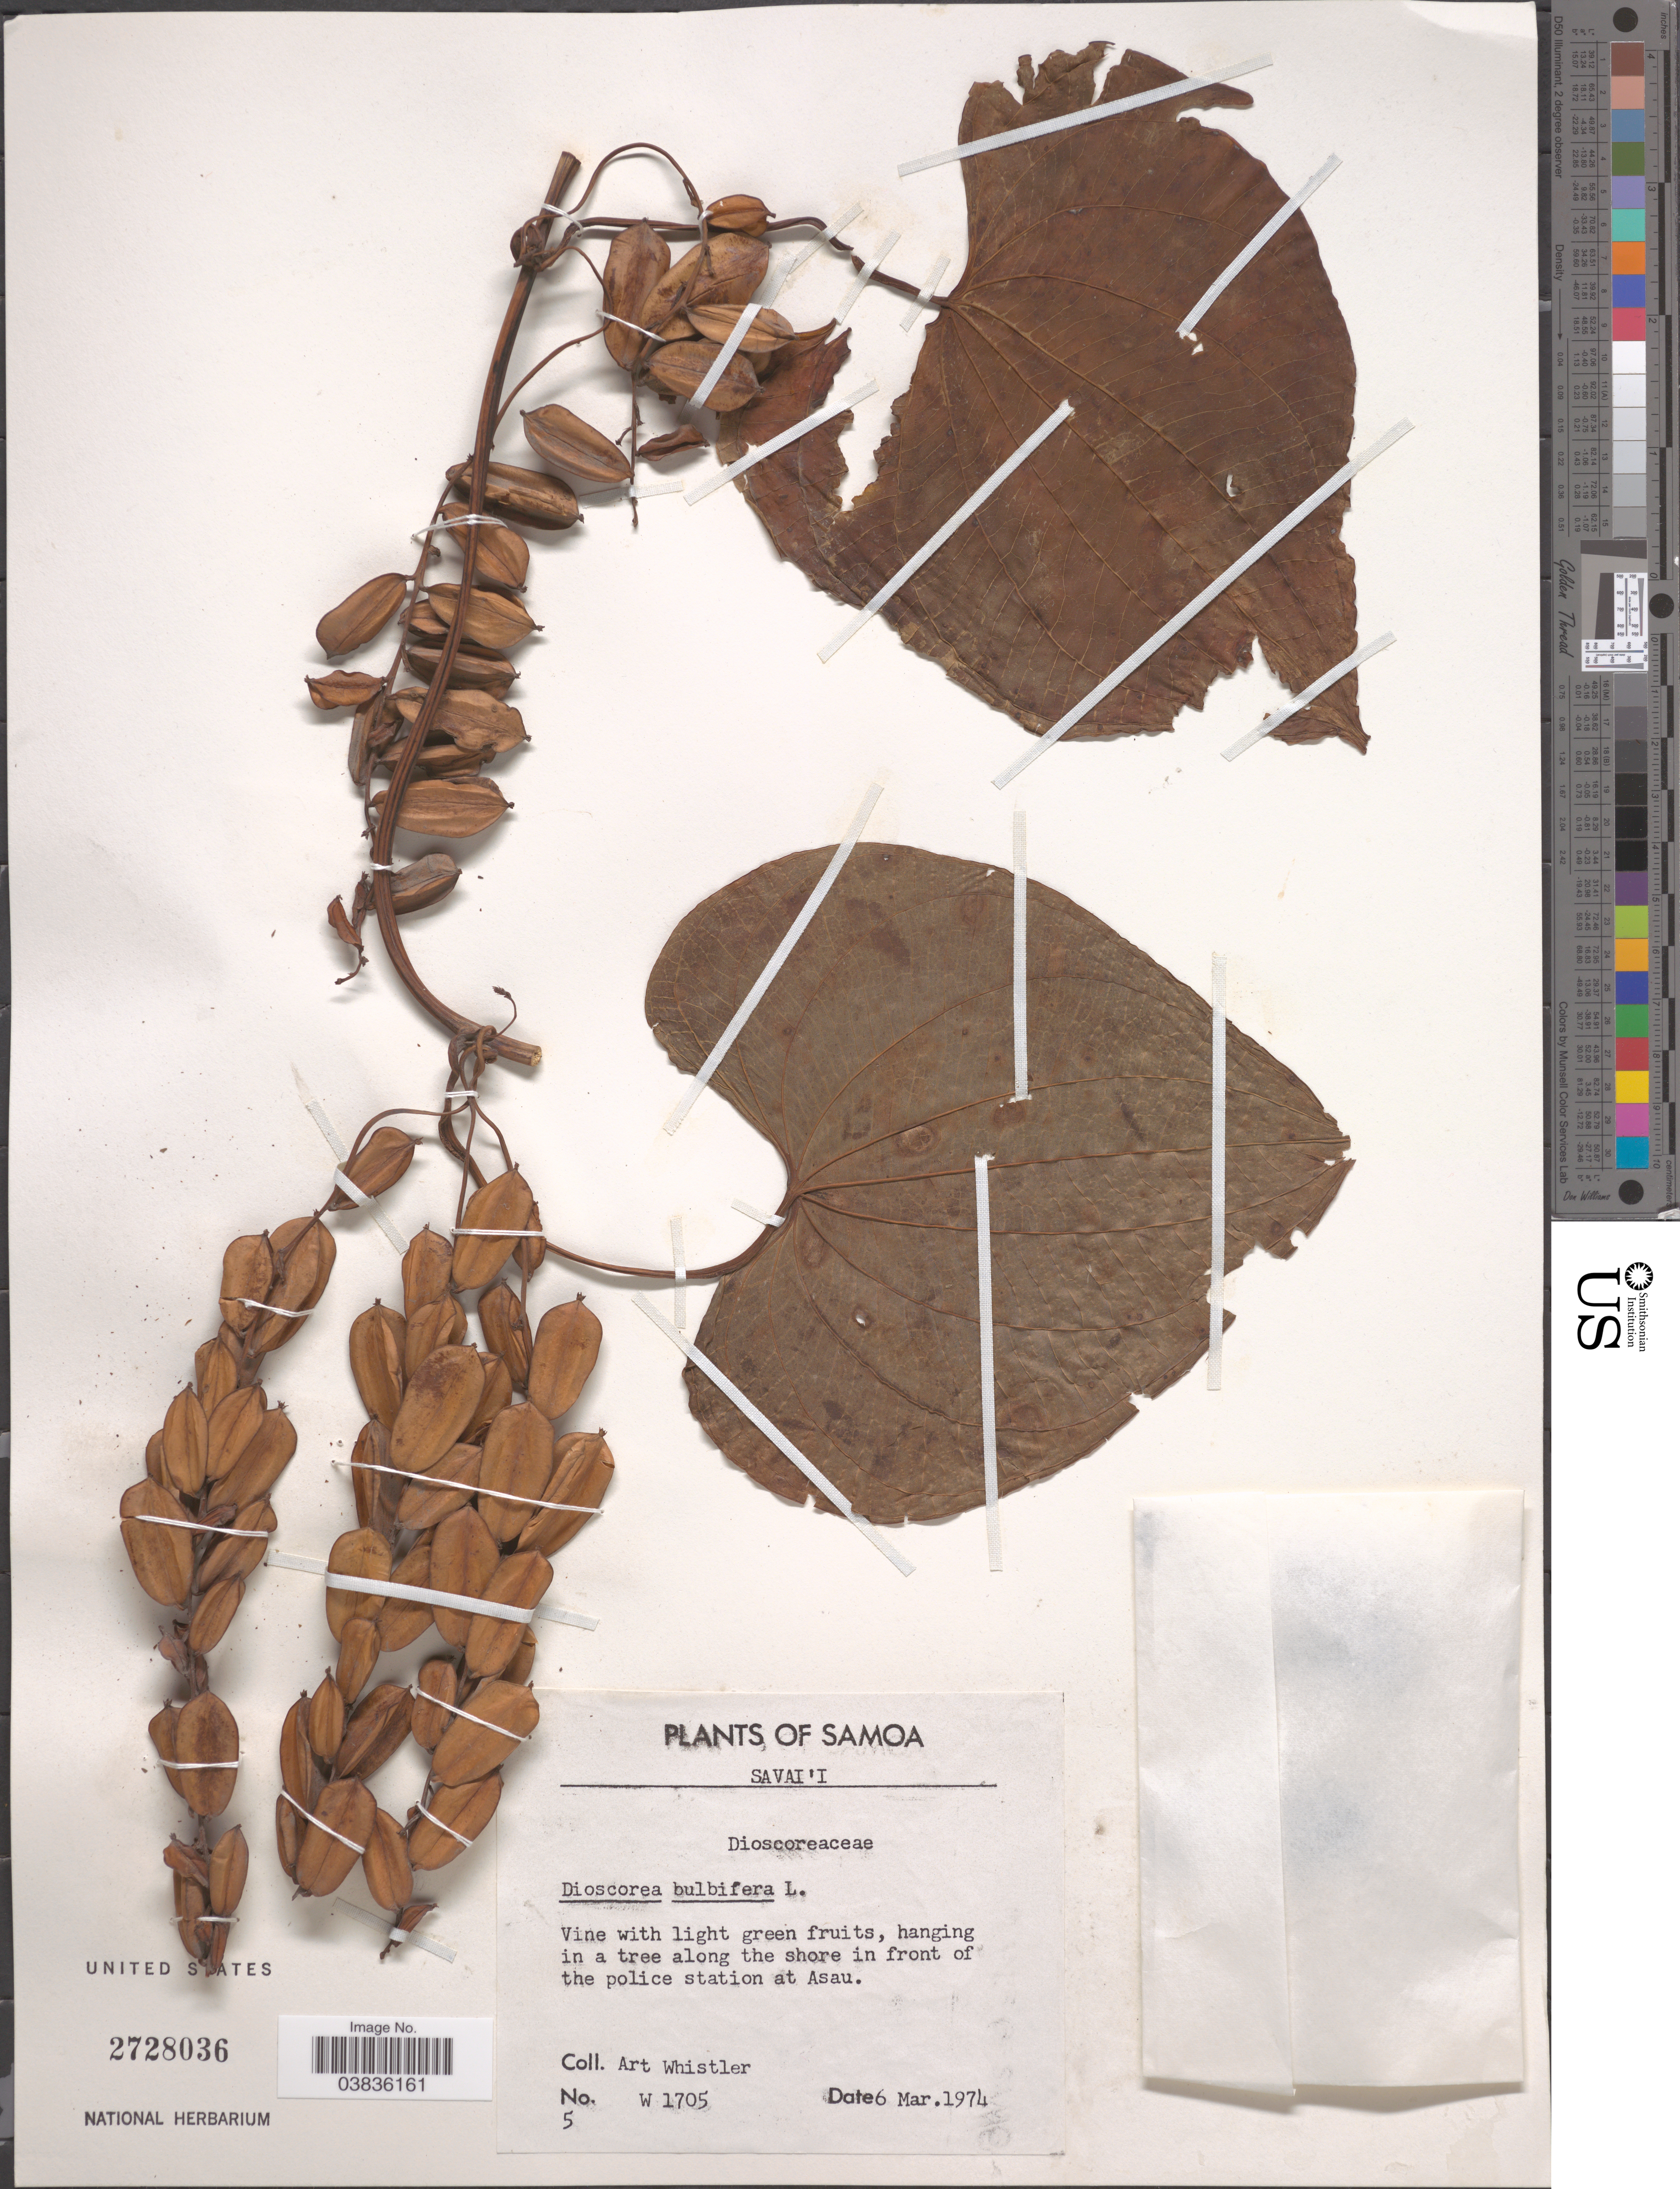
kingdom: Plantae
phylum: Tracheophyta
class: Liliopsida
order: Dioscoreales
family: Dioscoreaceae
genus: Dioscorea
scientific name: Dioscorea bulbifera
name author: L.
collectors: A. Whistler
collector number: W 1705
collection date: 1974-03-06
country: Samoa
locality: Samoa. Savai'i. In front of the police station at Asau.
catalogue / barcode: US 2728036